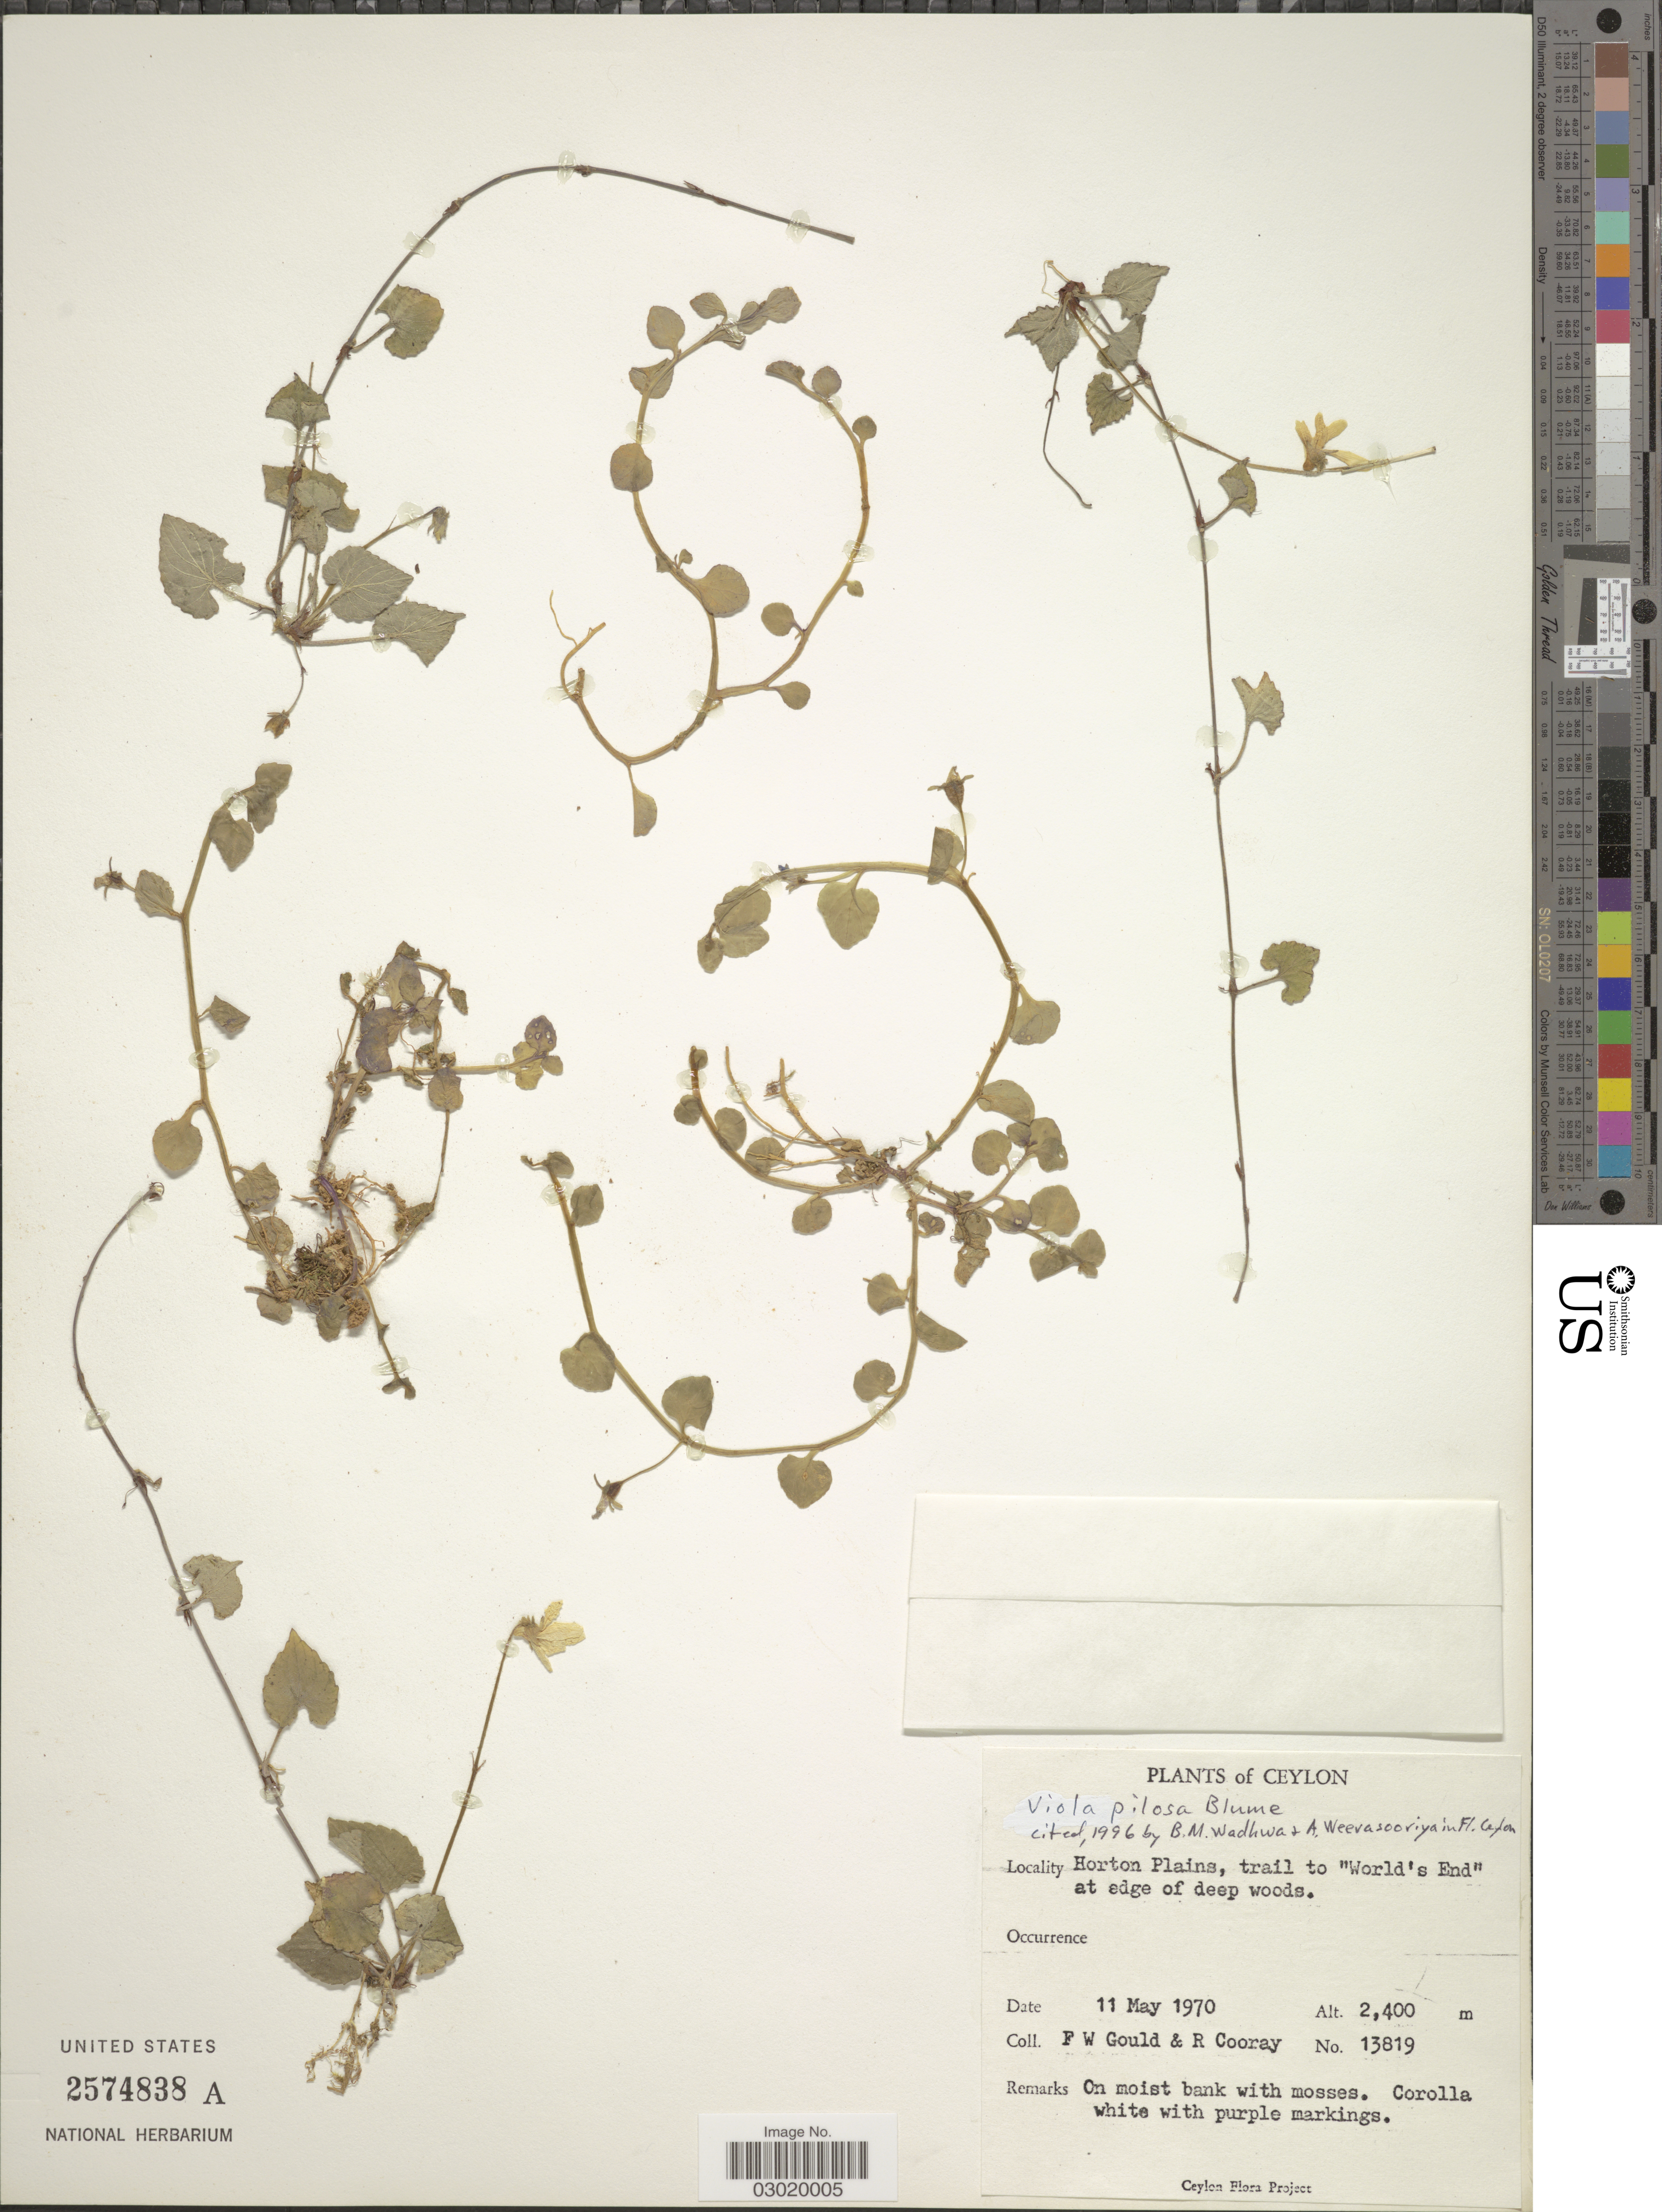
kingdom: Plantae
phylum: Tracheophyta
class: Magnoliopsida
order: Malpighiales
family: Violaceae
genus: Viola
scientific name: Viola pilosa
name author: Blume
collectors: F. W. Gould & R. Cooray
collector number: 13819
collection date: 1970-05-11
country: Sri Lanka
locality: Ceylon. Horton Plains, trail to "World's End" at edge of deep woods.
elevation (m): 2400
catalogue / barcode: US 2574838A